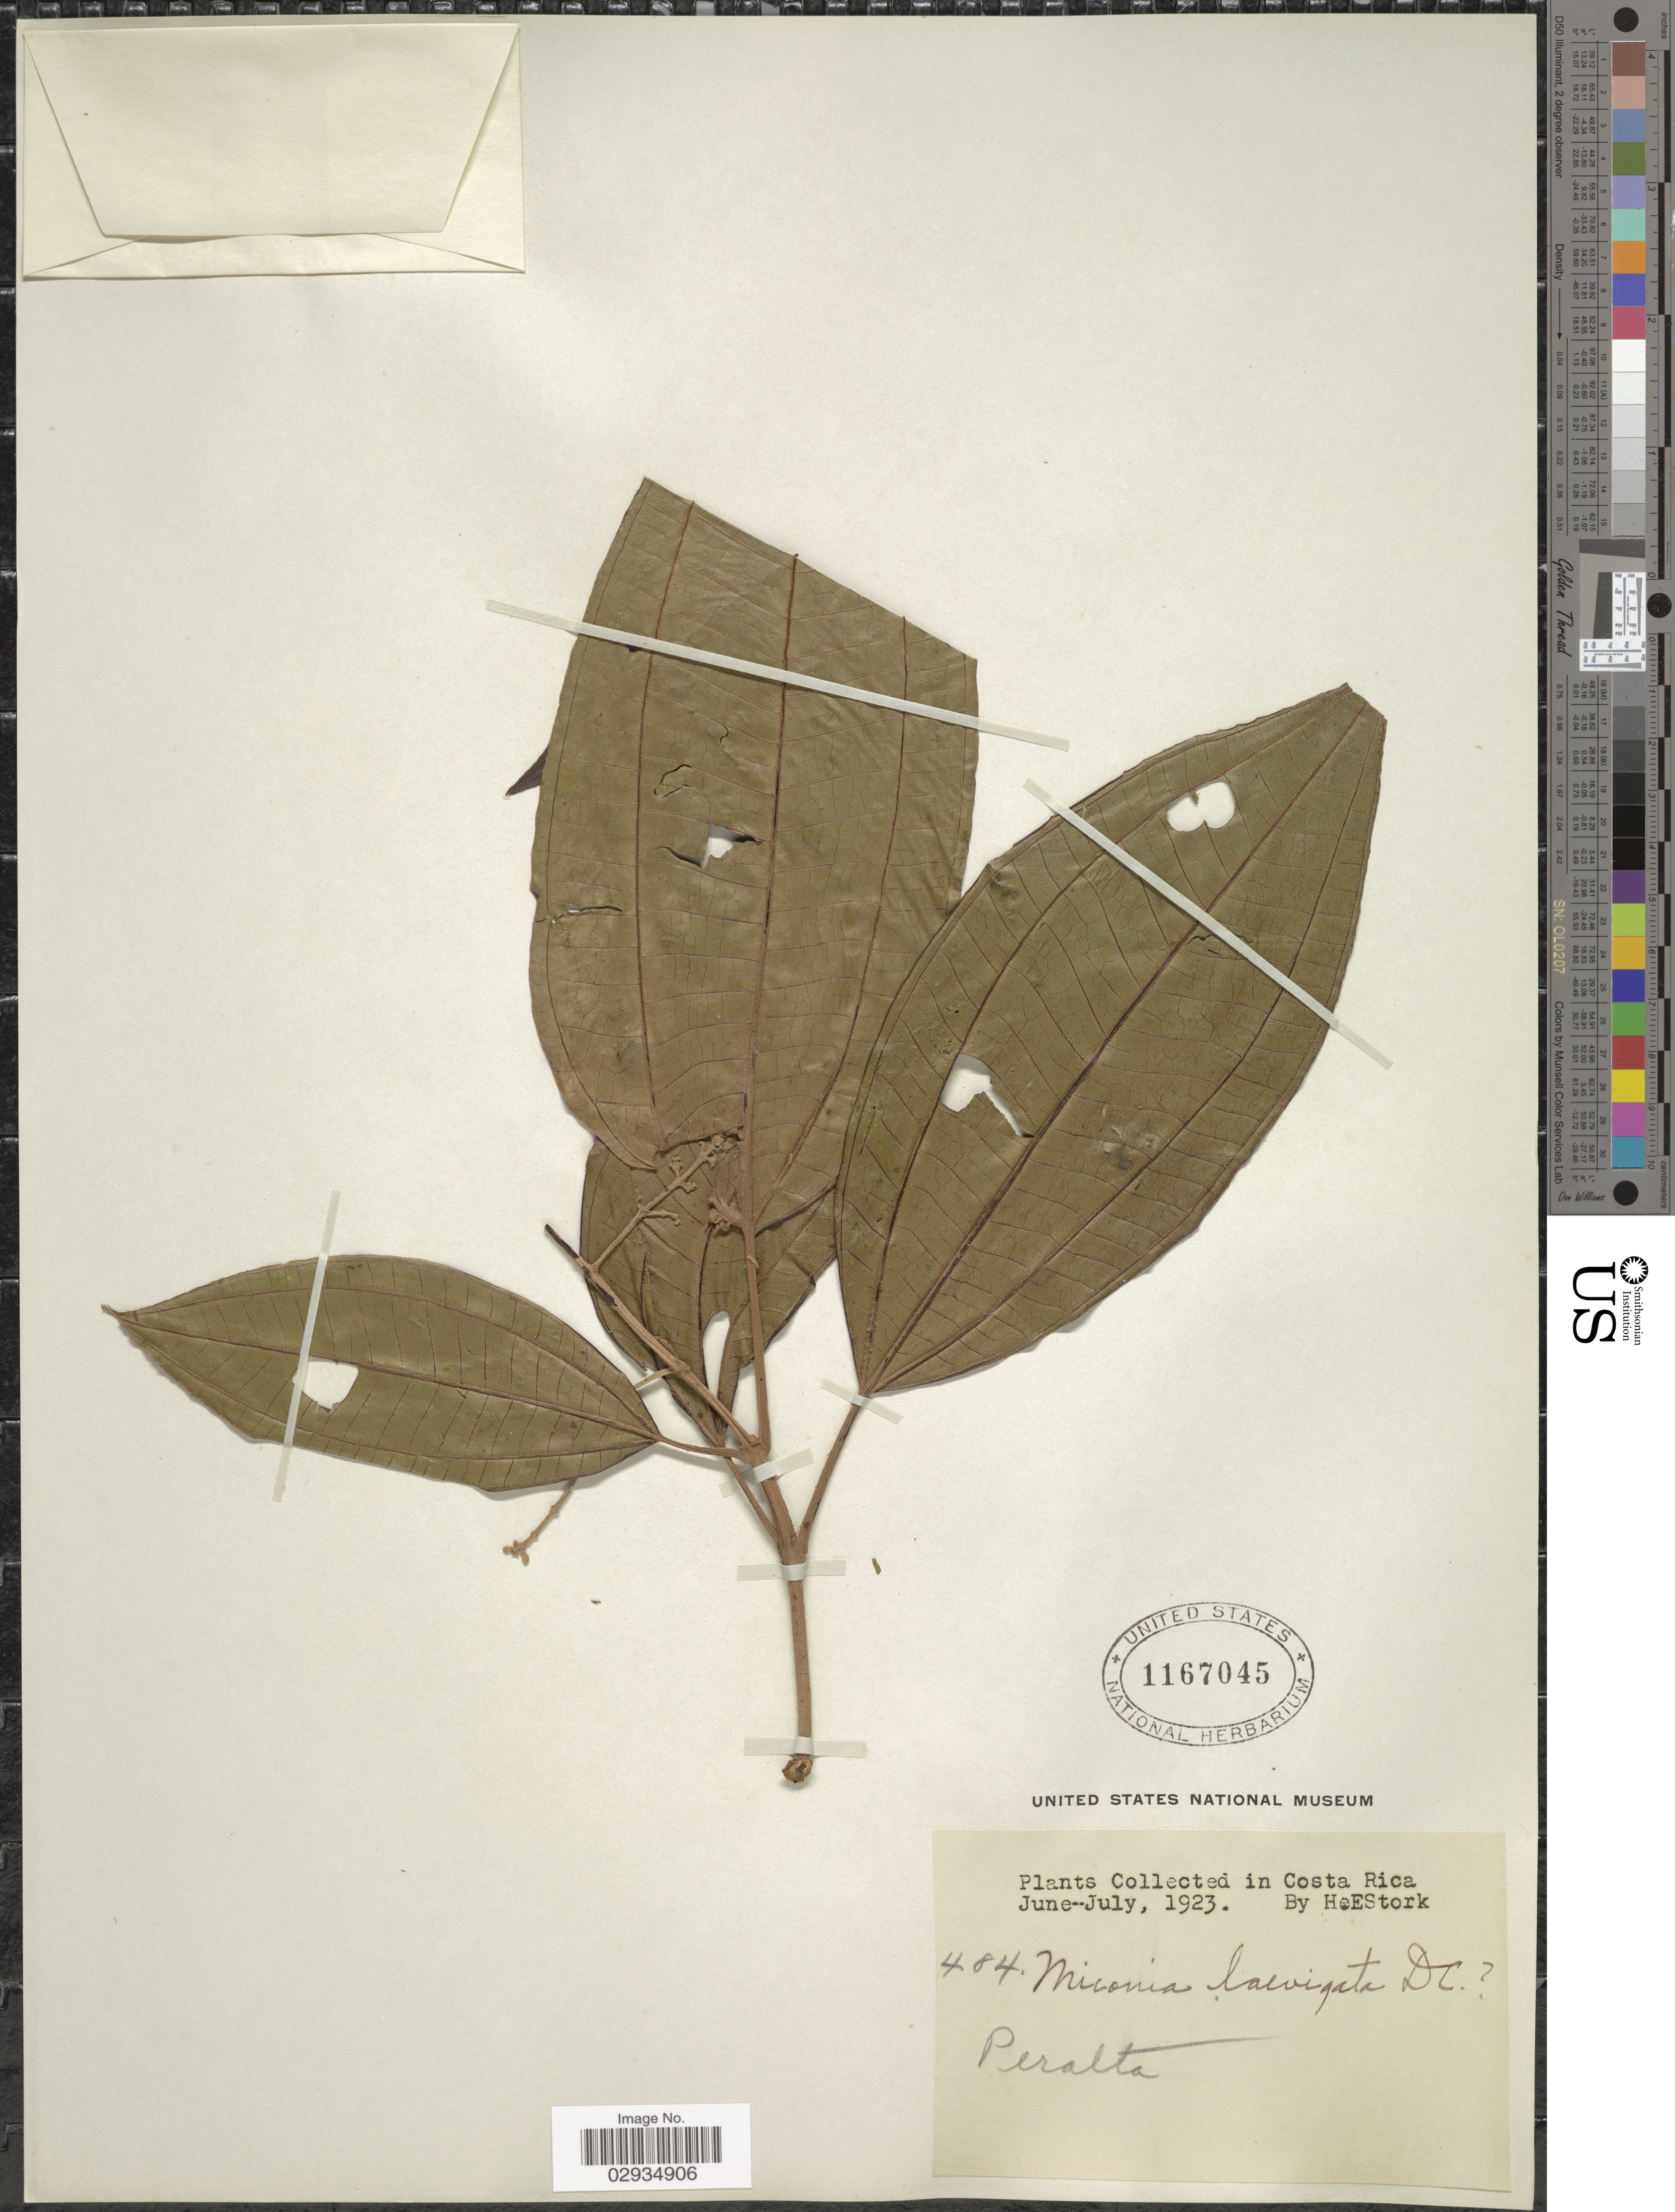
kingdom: Plantae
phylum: Tracheophyta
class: Magnoliopsida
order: Myrtales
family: Melastomataceae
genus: Miconia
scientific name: Miconia laevigata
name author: (L.) D. Don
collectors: H. E. Stork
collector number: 484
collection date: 1923-06/1923-07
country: Costa Rica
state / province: Cartago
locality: Peralta.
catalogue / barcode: US 1167045